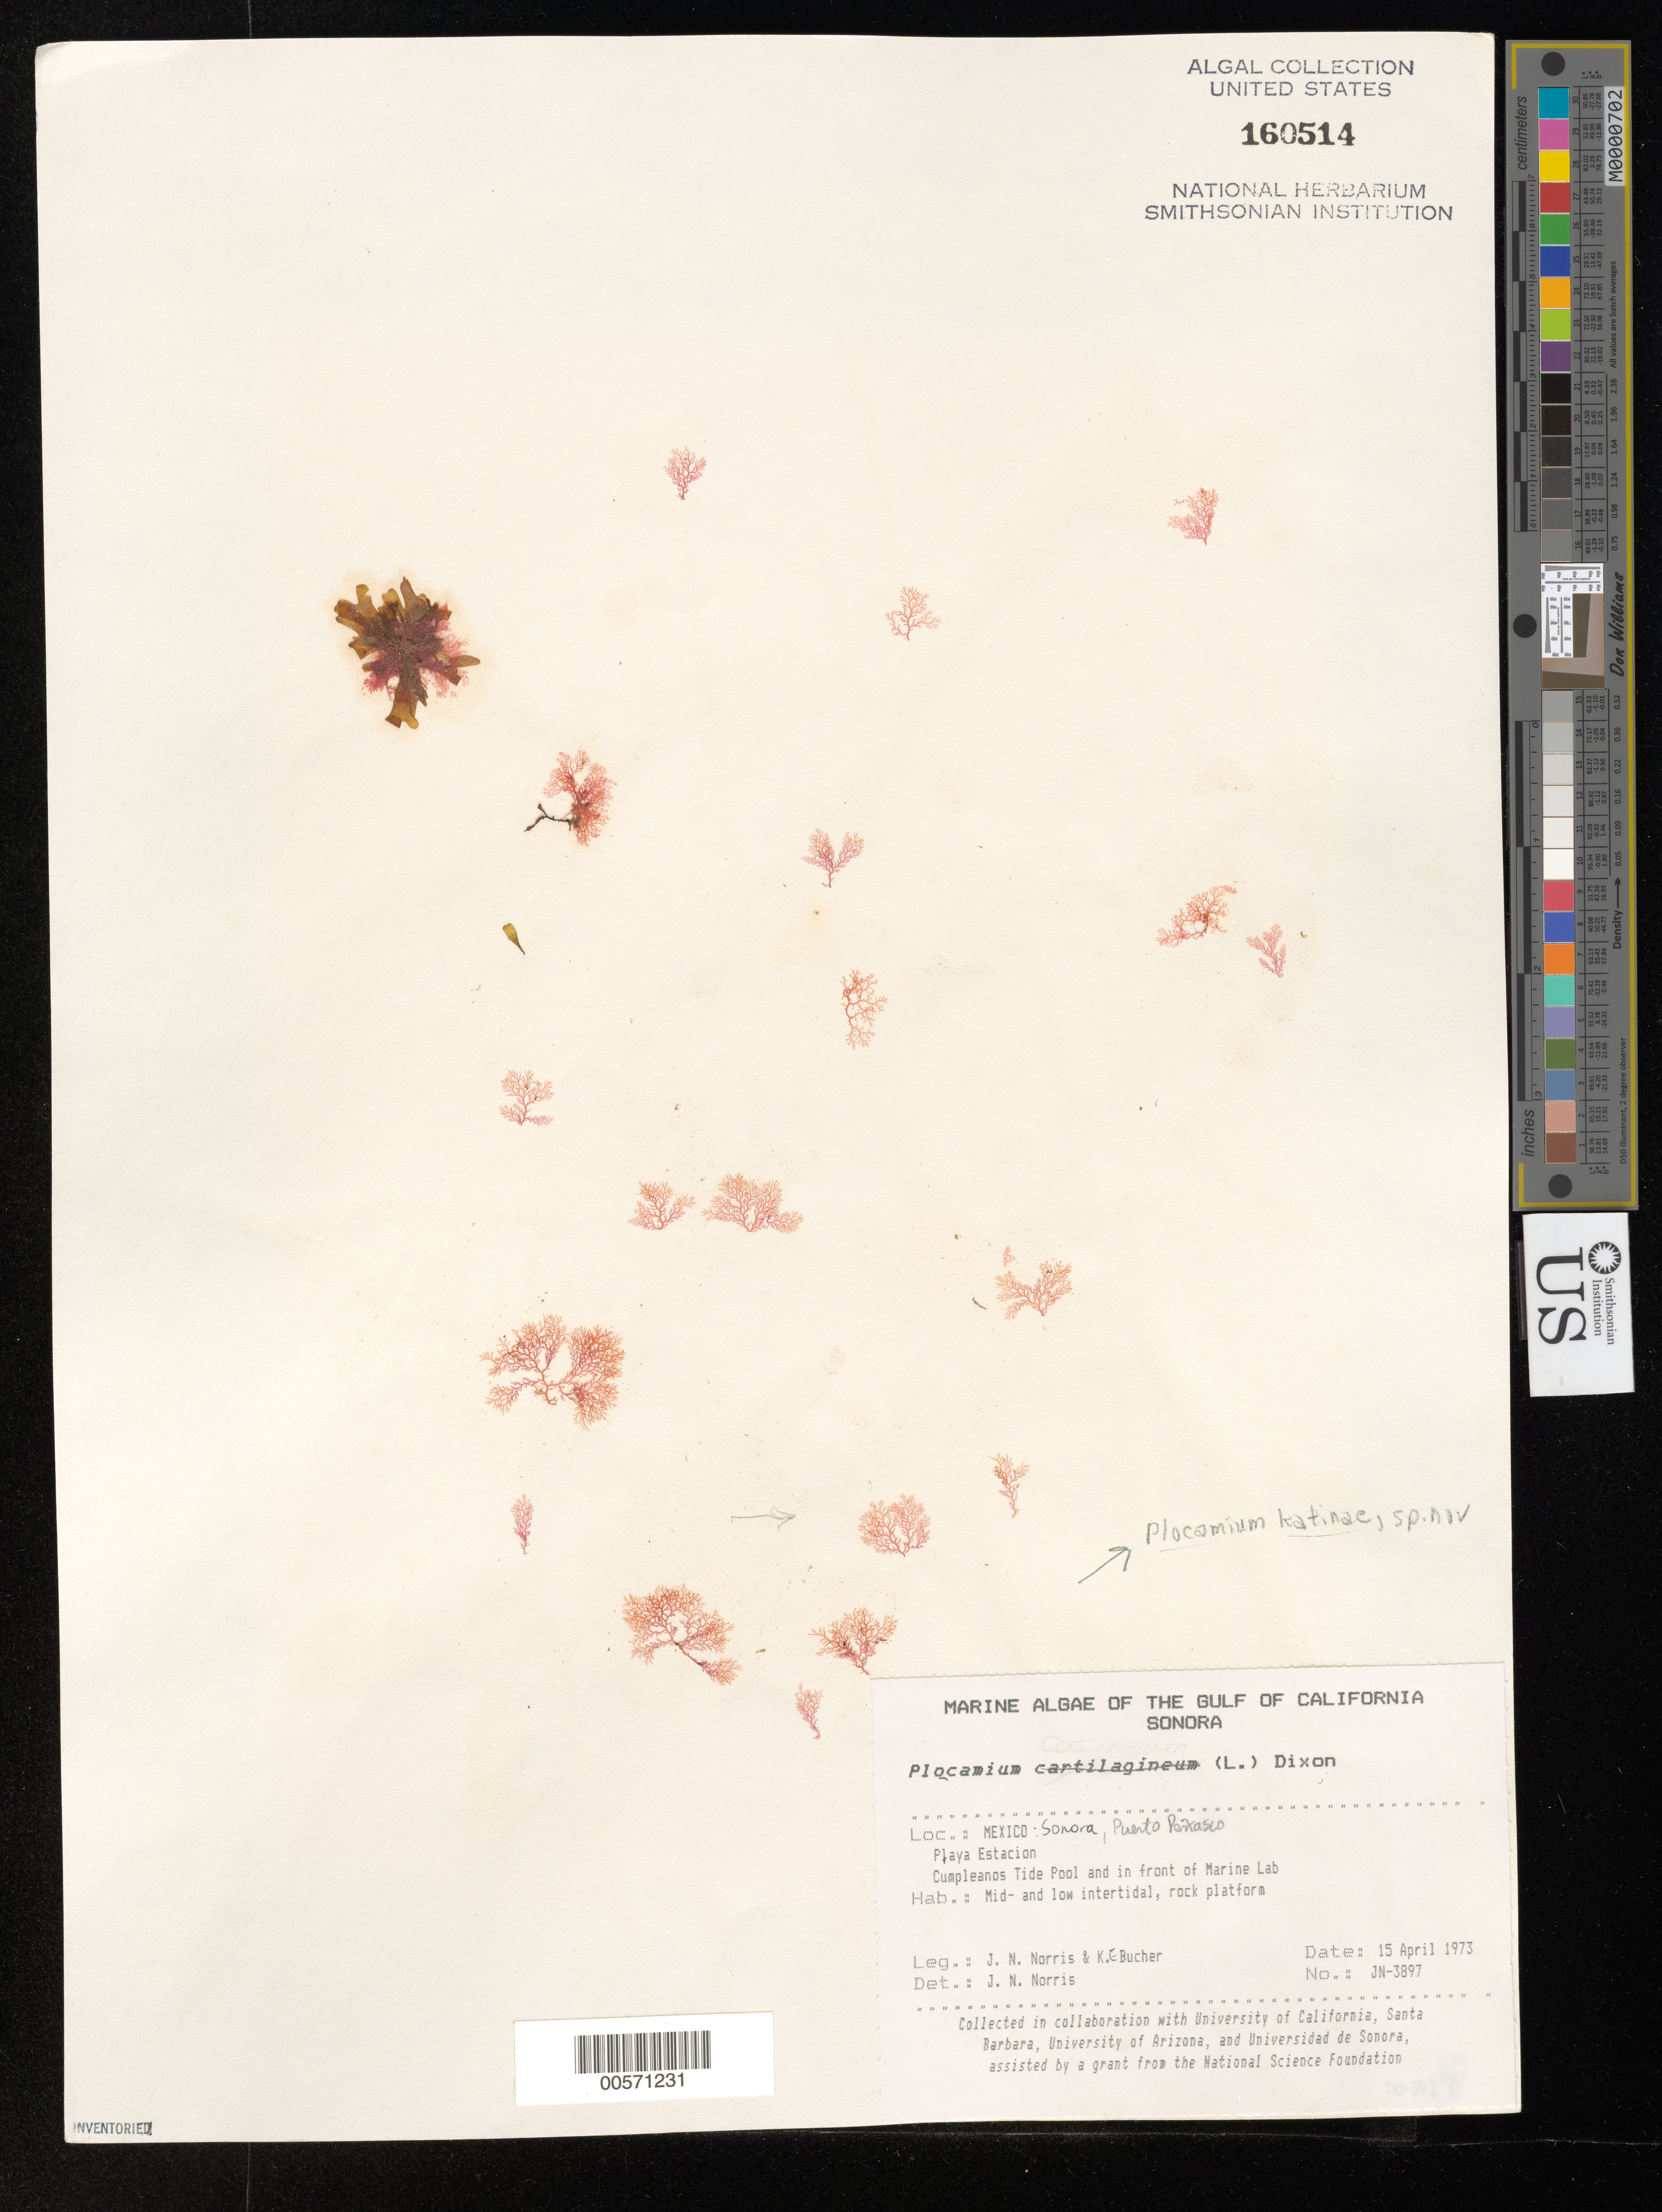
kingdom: Plantae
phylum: Rhodophyta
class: Florideophyceae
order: Plocamiales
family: Plocamiaceae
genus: Plocamium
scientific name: Plocamium katinae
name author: J.N. Norris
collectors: J. N. Norris & K. E. Bucher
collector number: JN-3897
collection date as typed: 15 Apr 1973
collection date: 1973-04-15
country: Mexico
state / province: Sonora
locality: Playa Estacion, Puerto Penasco, Cumpleanos tide pool and marine station shore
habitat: mid- and low intertidal, rock platform.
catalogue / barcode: US 160514